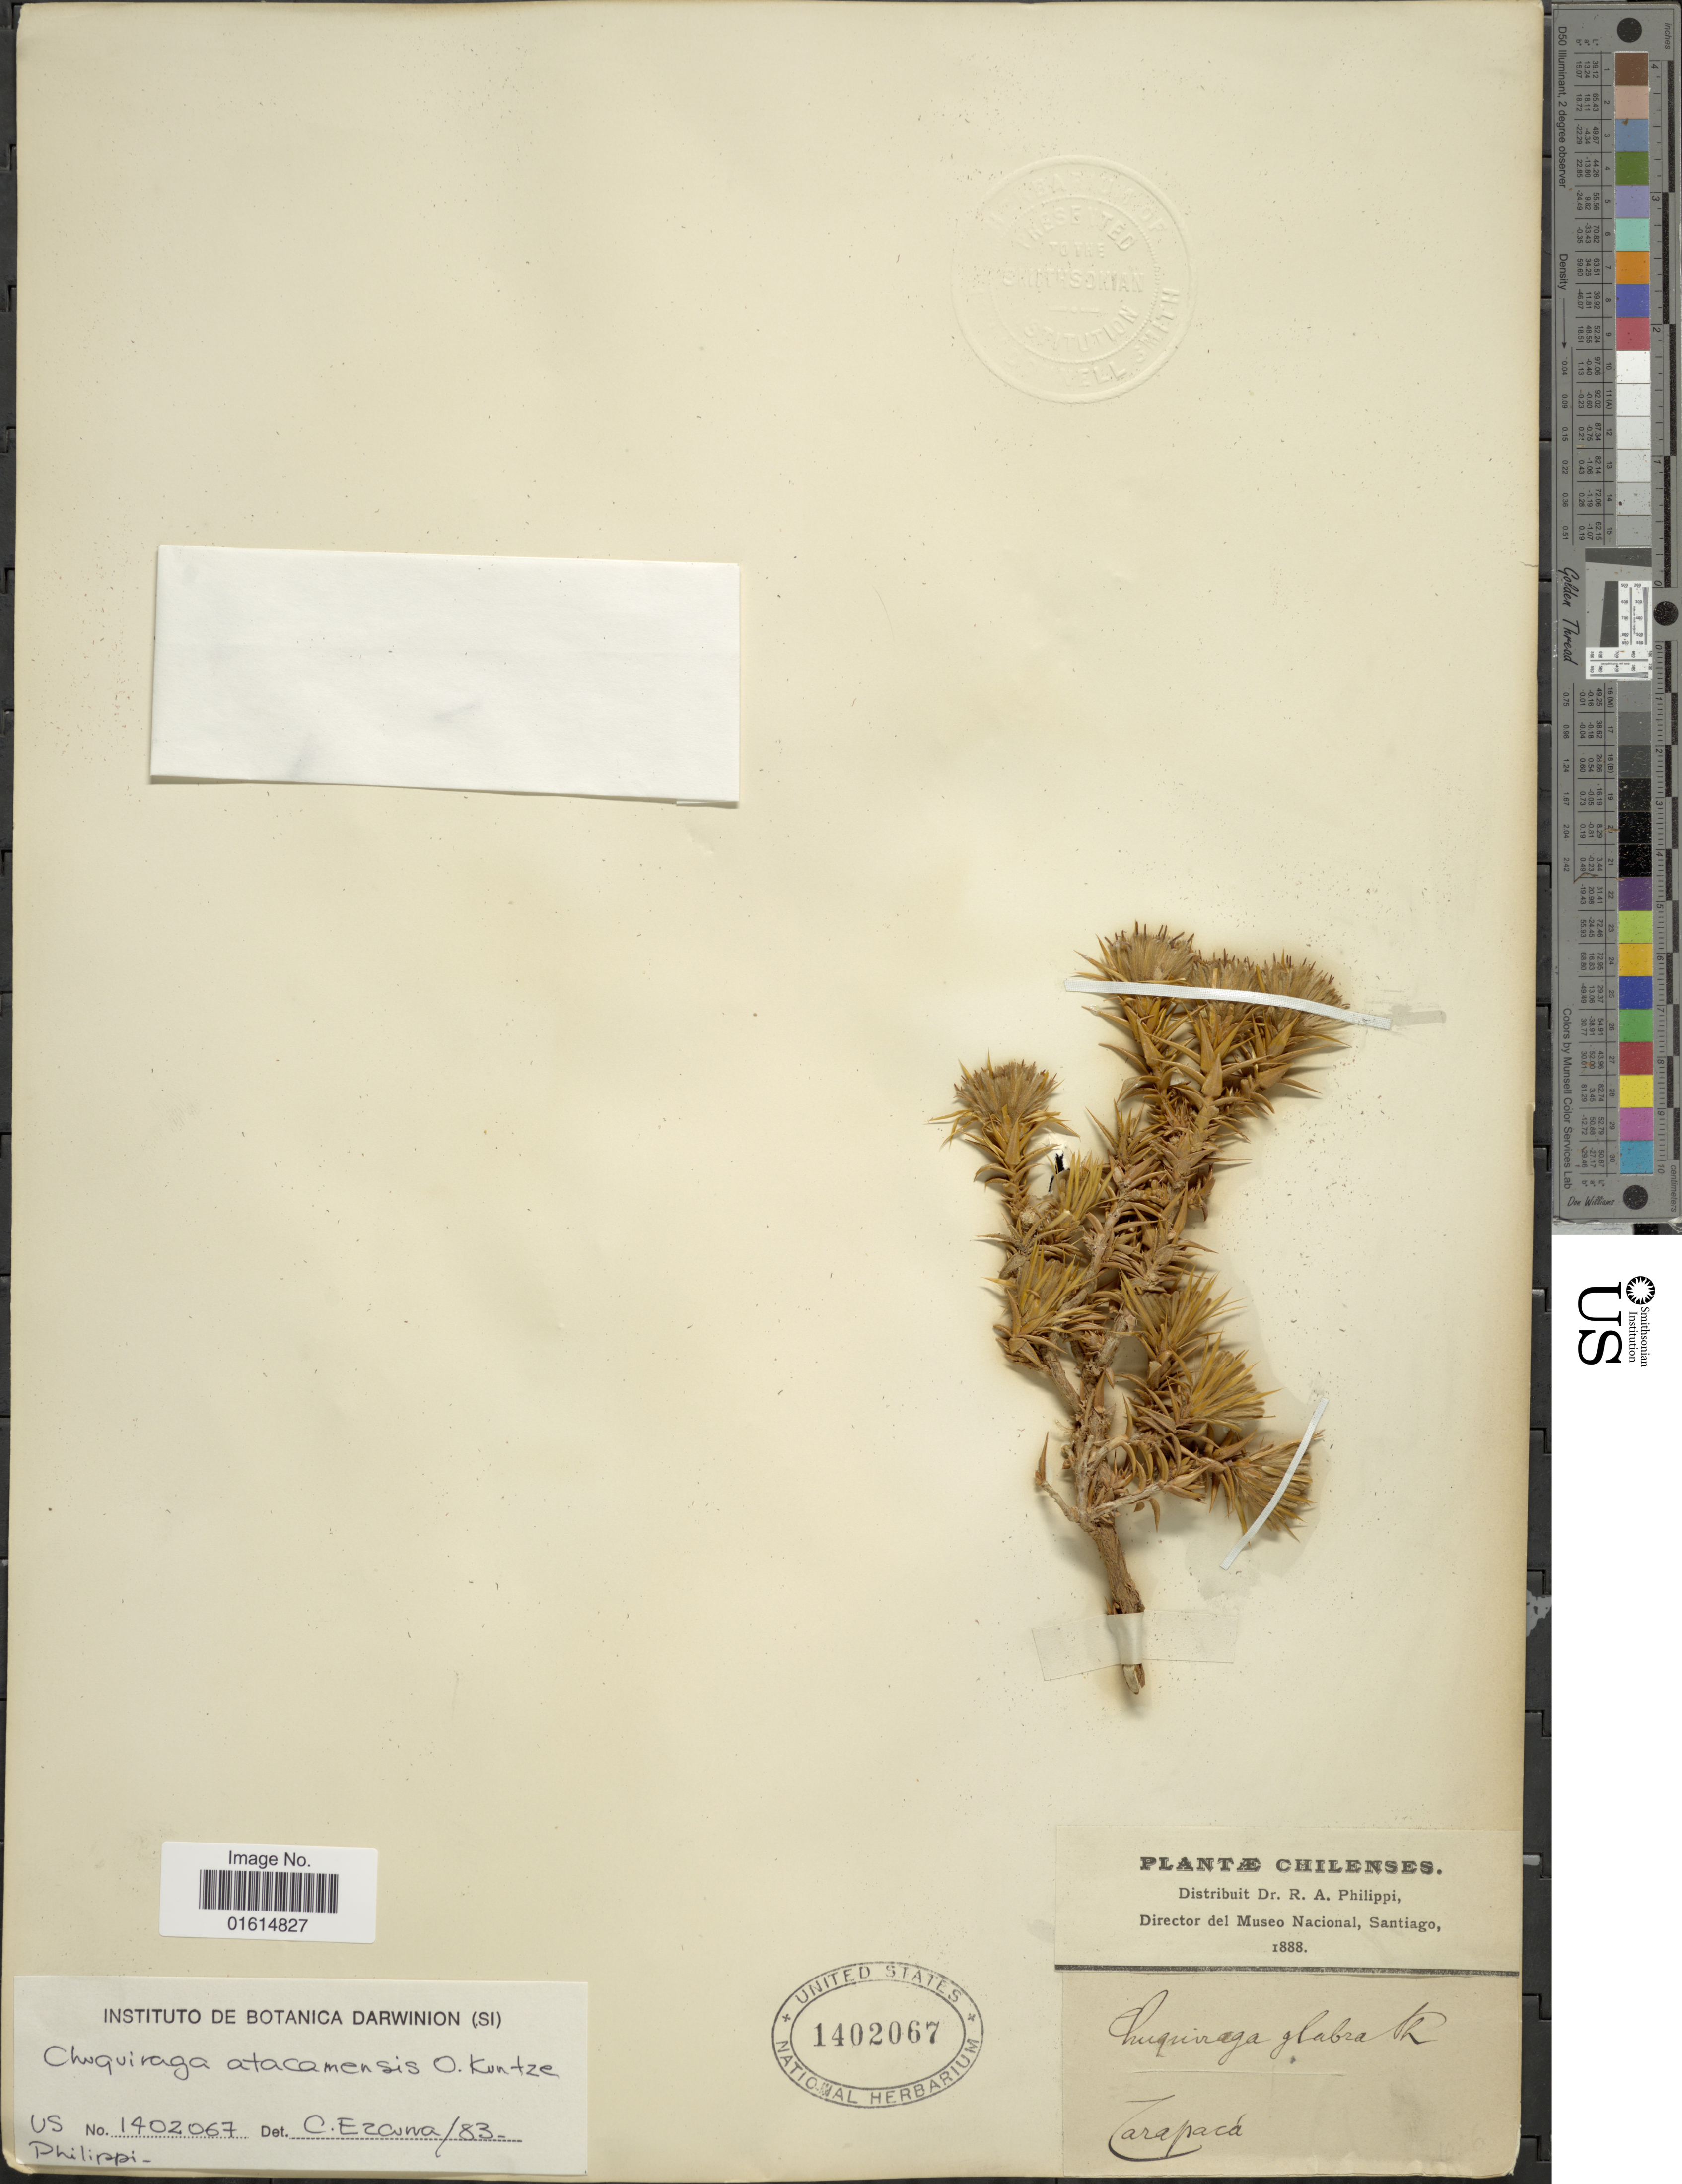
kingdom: Plantae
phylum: Tracheophyta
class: Magnoliopsida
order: Asterales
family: Asteraceae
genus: Chuquiraga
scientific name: Chuquiraga atacamensis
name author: Kuntze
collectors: R. A. Philippi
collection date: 1888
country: Chile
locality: Chilenses, Zarapaca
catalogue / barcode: US 1402067